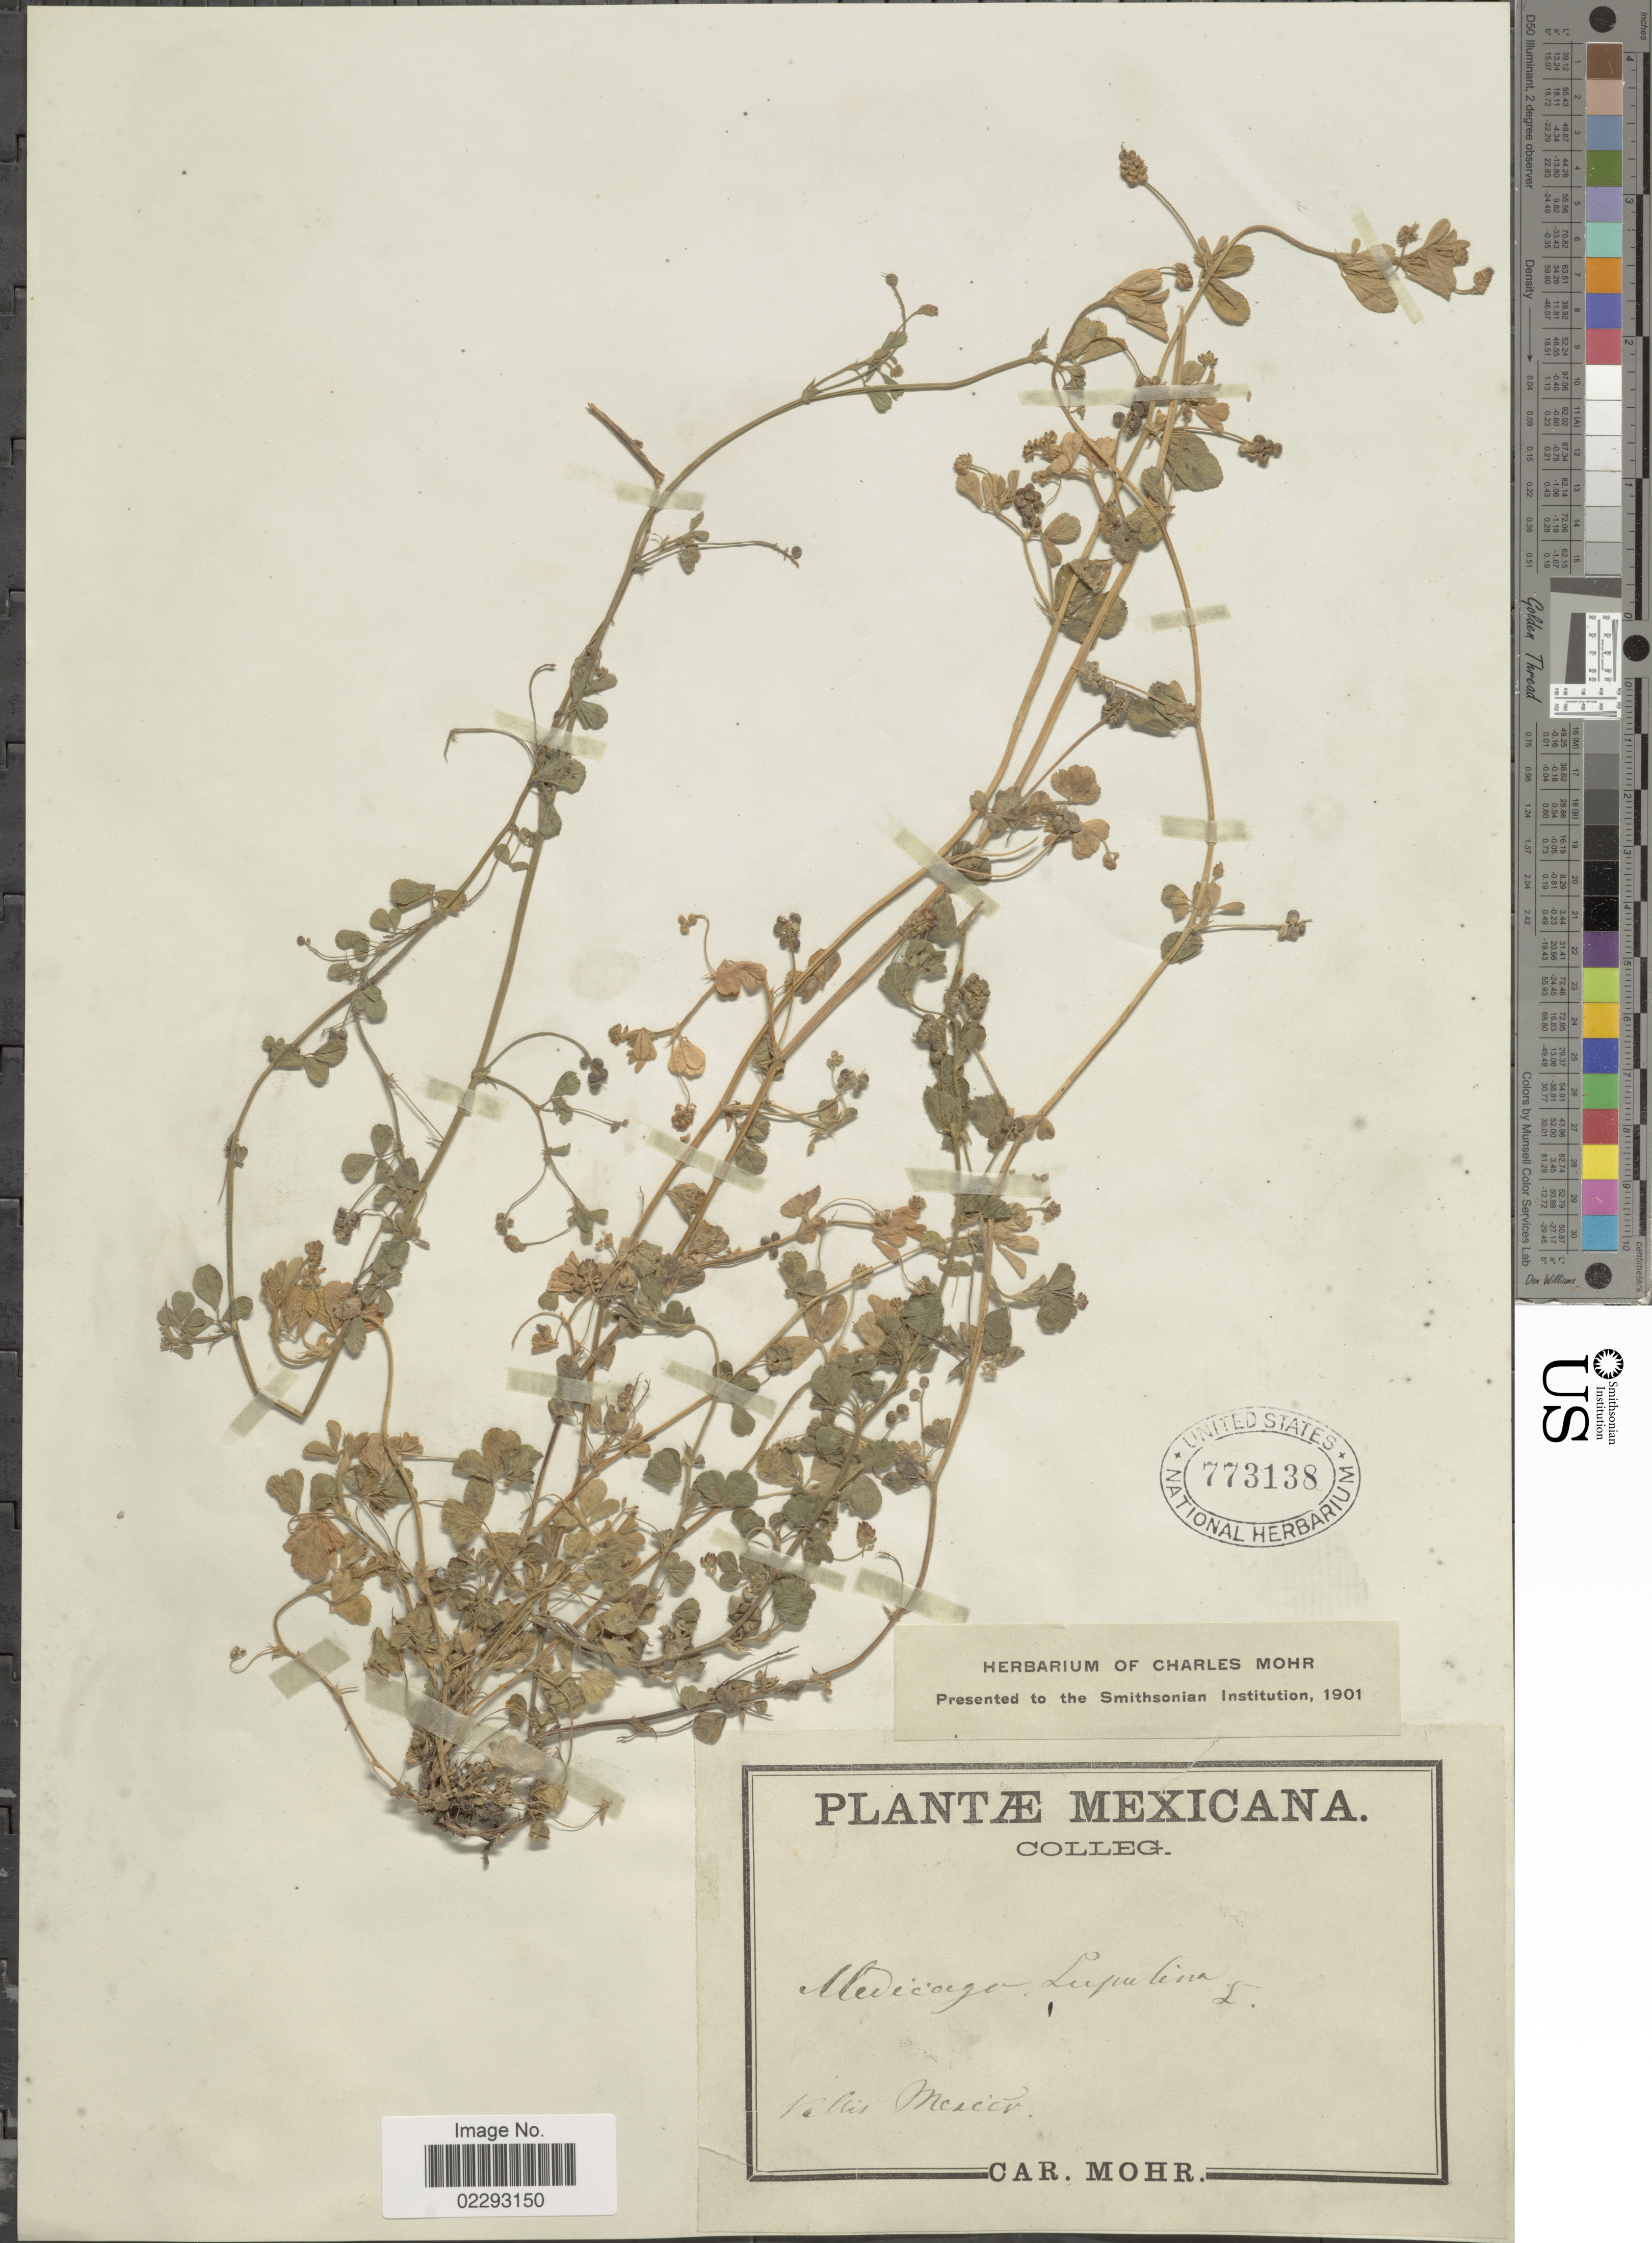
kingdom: Plantae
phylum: Tracheophyta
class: Magnoliopsida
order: Fabales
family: Fabaceae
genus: Medicago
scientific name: Medicago lupulina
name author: L.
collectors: C. T. Mohr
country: Mexico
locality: Mexico.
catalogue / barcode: US 773138